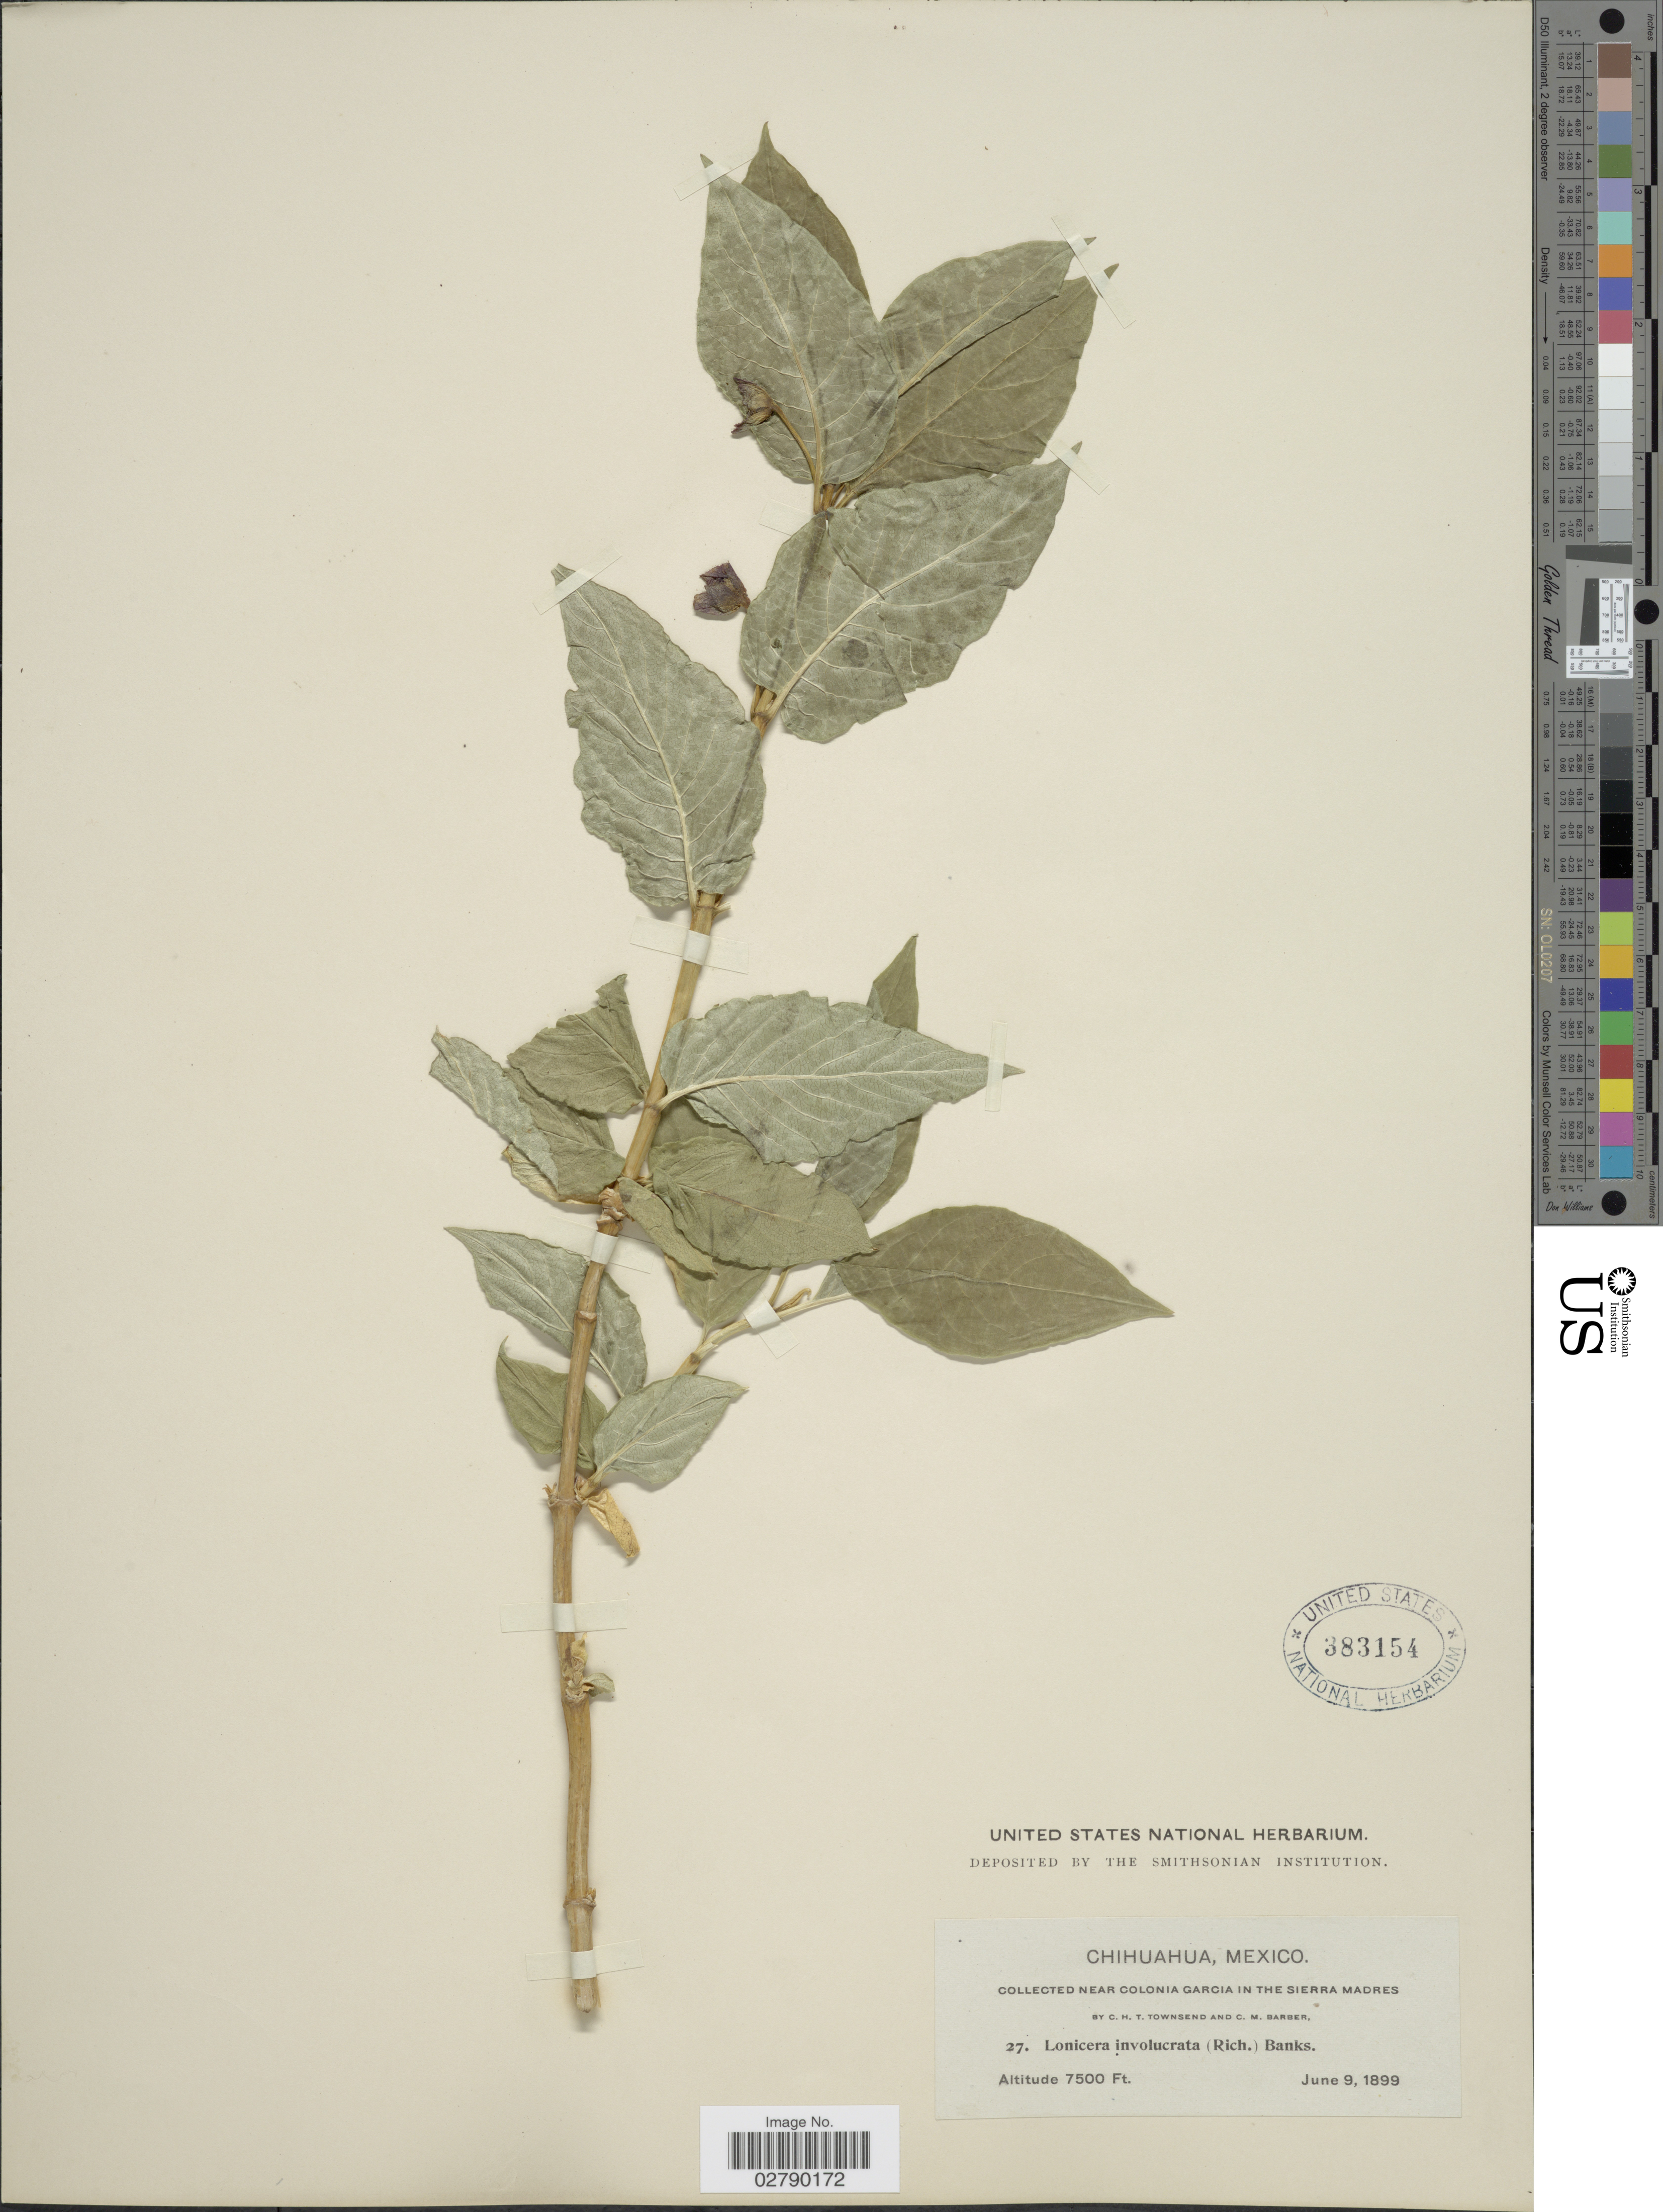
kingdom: Plantae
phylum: Tracheophyta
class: Magnoliopsida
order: Dipsacales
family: Caprifoliaceae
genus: Lonicera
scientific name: Lonicera involucrata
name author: (Richardson) Banks ex Spreng.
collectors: C. H. T. Townsend & C. Barber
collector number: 27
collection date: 1899-06-09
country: Mexico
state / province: Chihuahua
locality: Near Colonia Garcia in the Sierra Madres.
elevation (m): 2286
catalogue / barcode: US 383154